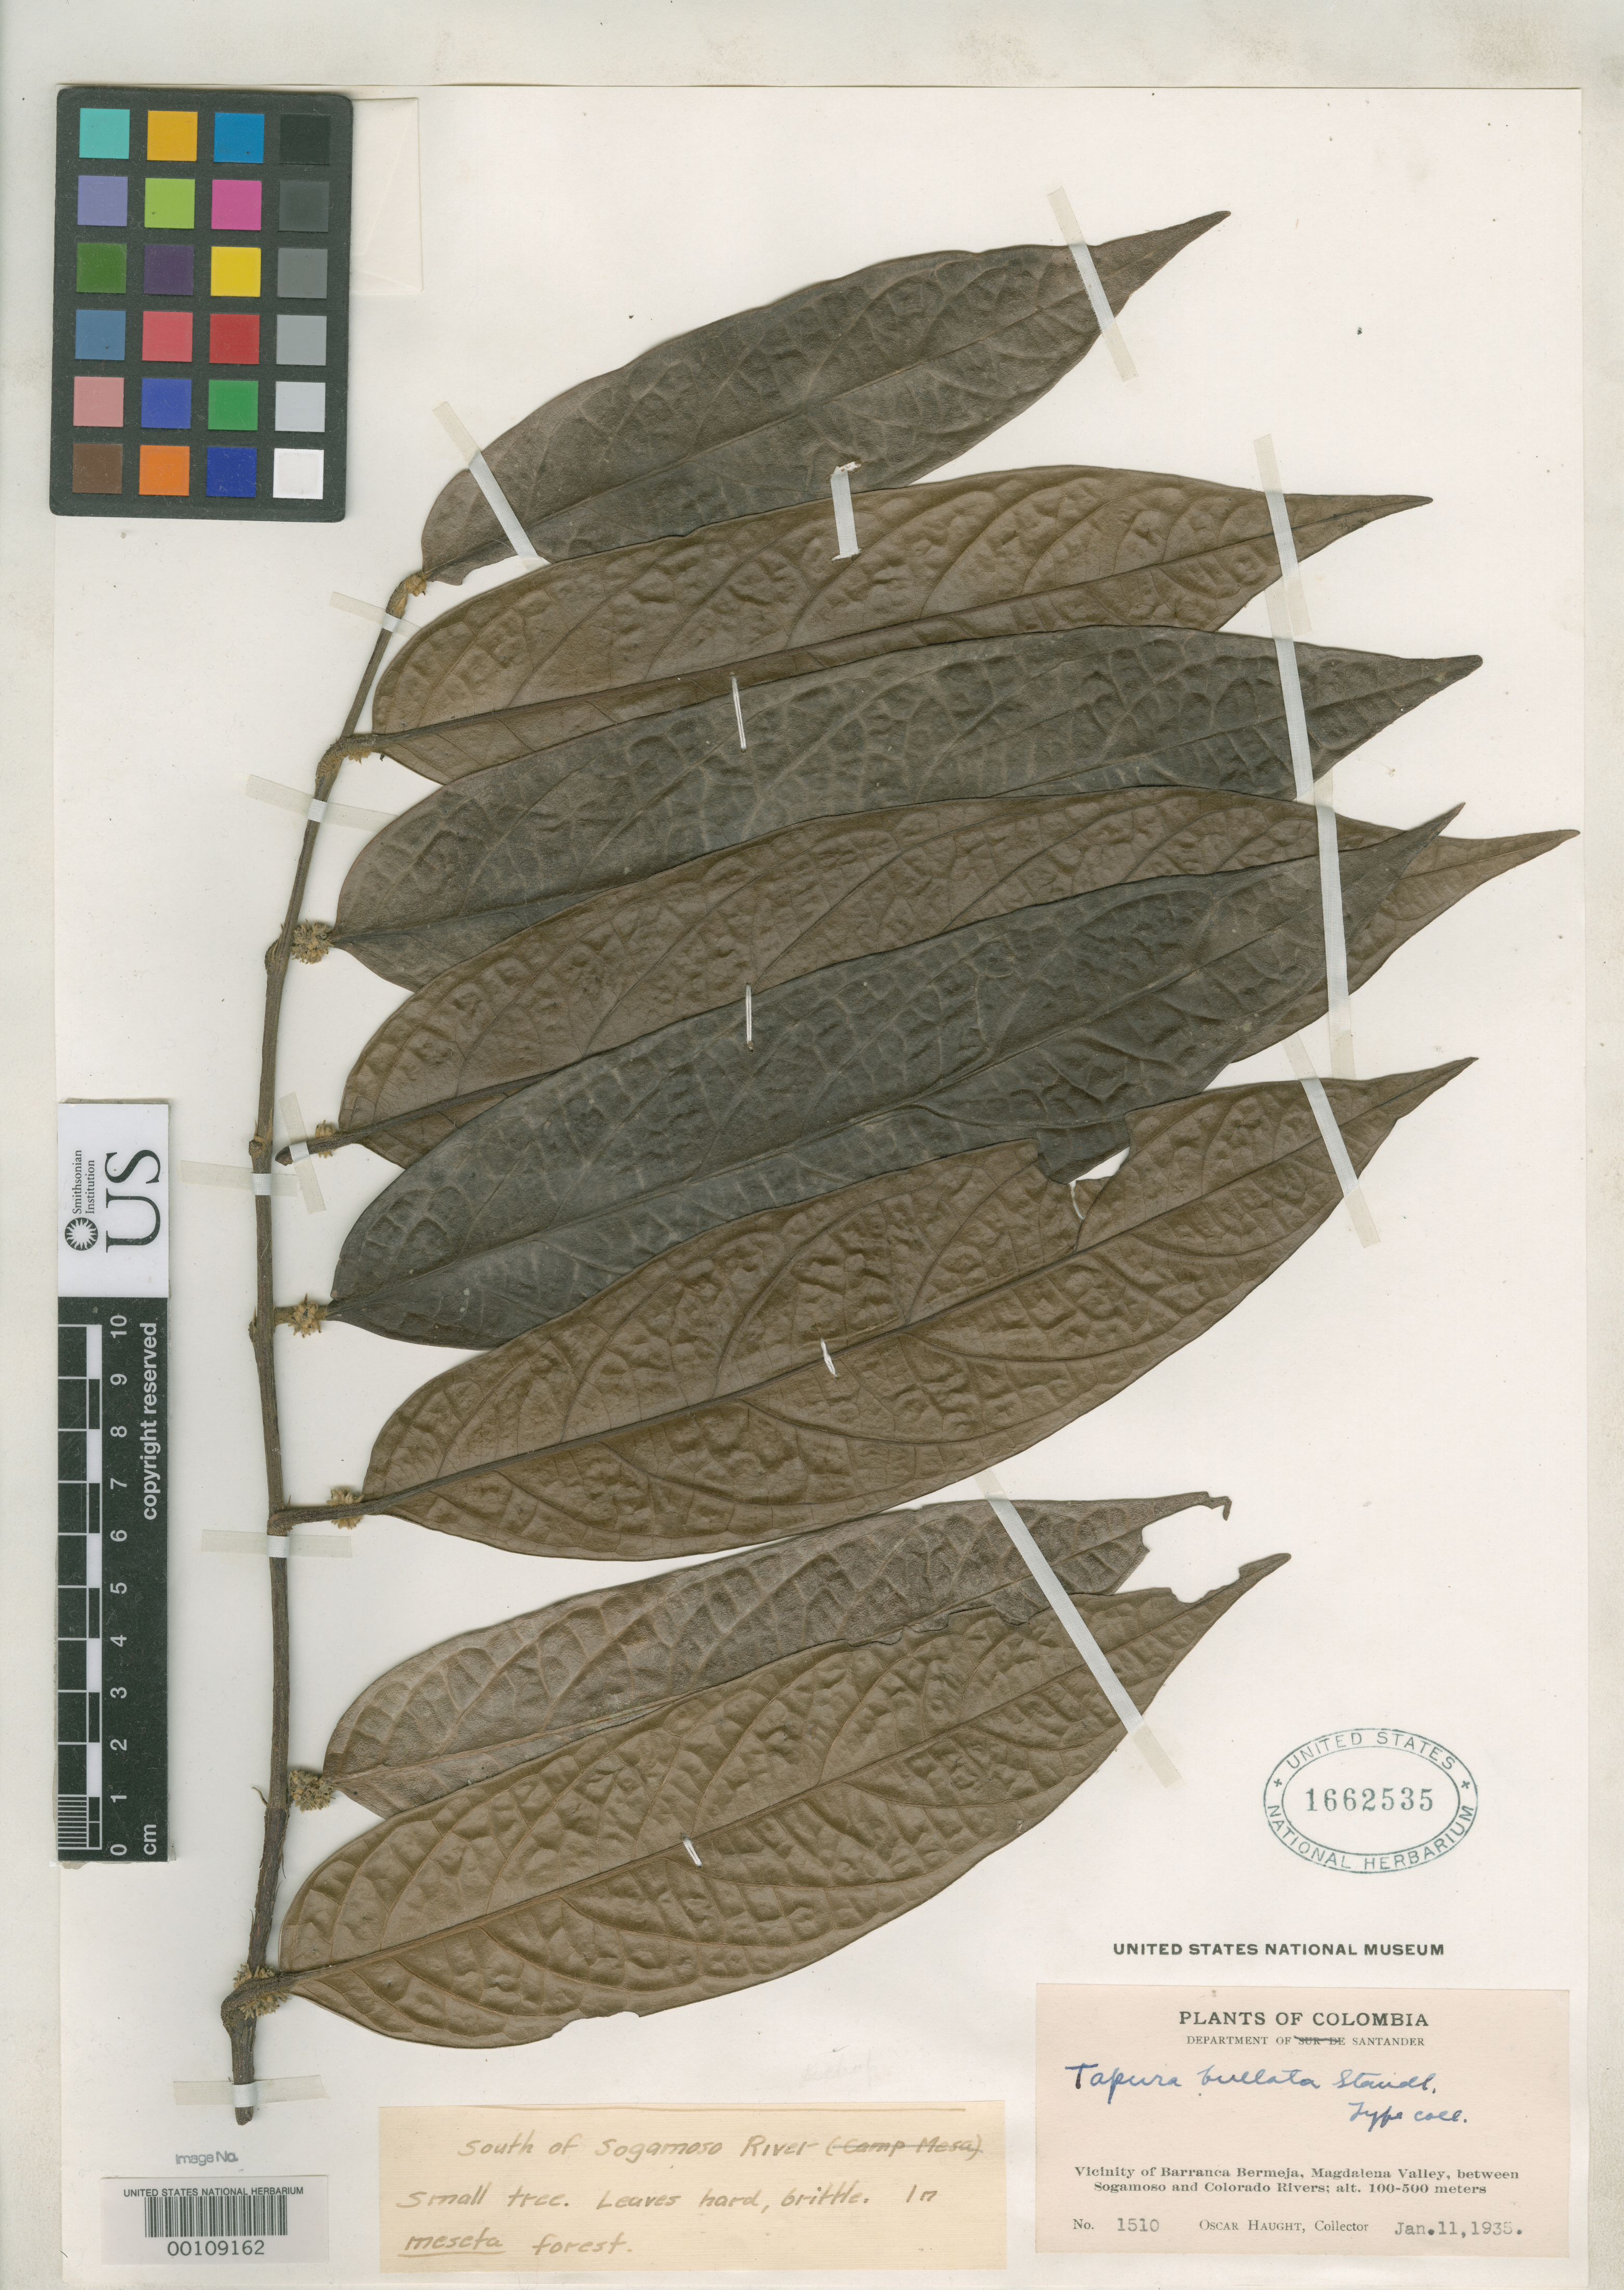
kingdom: Plantae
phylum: Tracheophyta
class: Magnoliopsida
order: Malpighiales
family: Dichapetalaceae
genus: Tapura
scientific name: Tapura bullata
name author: Standl.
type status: Isotype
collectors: O. L. Haught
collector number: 1510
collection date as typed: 11 Jan 1935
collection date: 1935-01-11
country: Colombia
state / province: Santander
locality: Vicinity of Barrancabermeja, Magdalena Valley, between Sogamosa & Colorado Rivers.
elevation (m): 100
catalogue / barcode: US 1662535